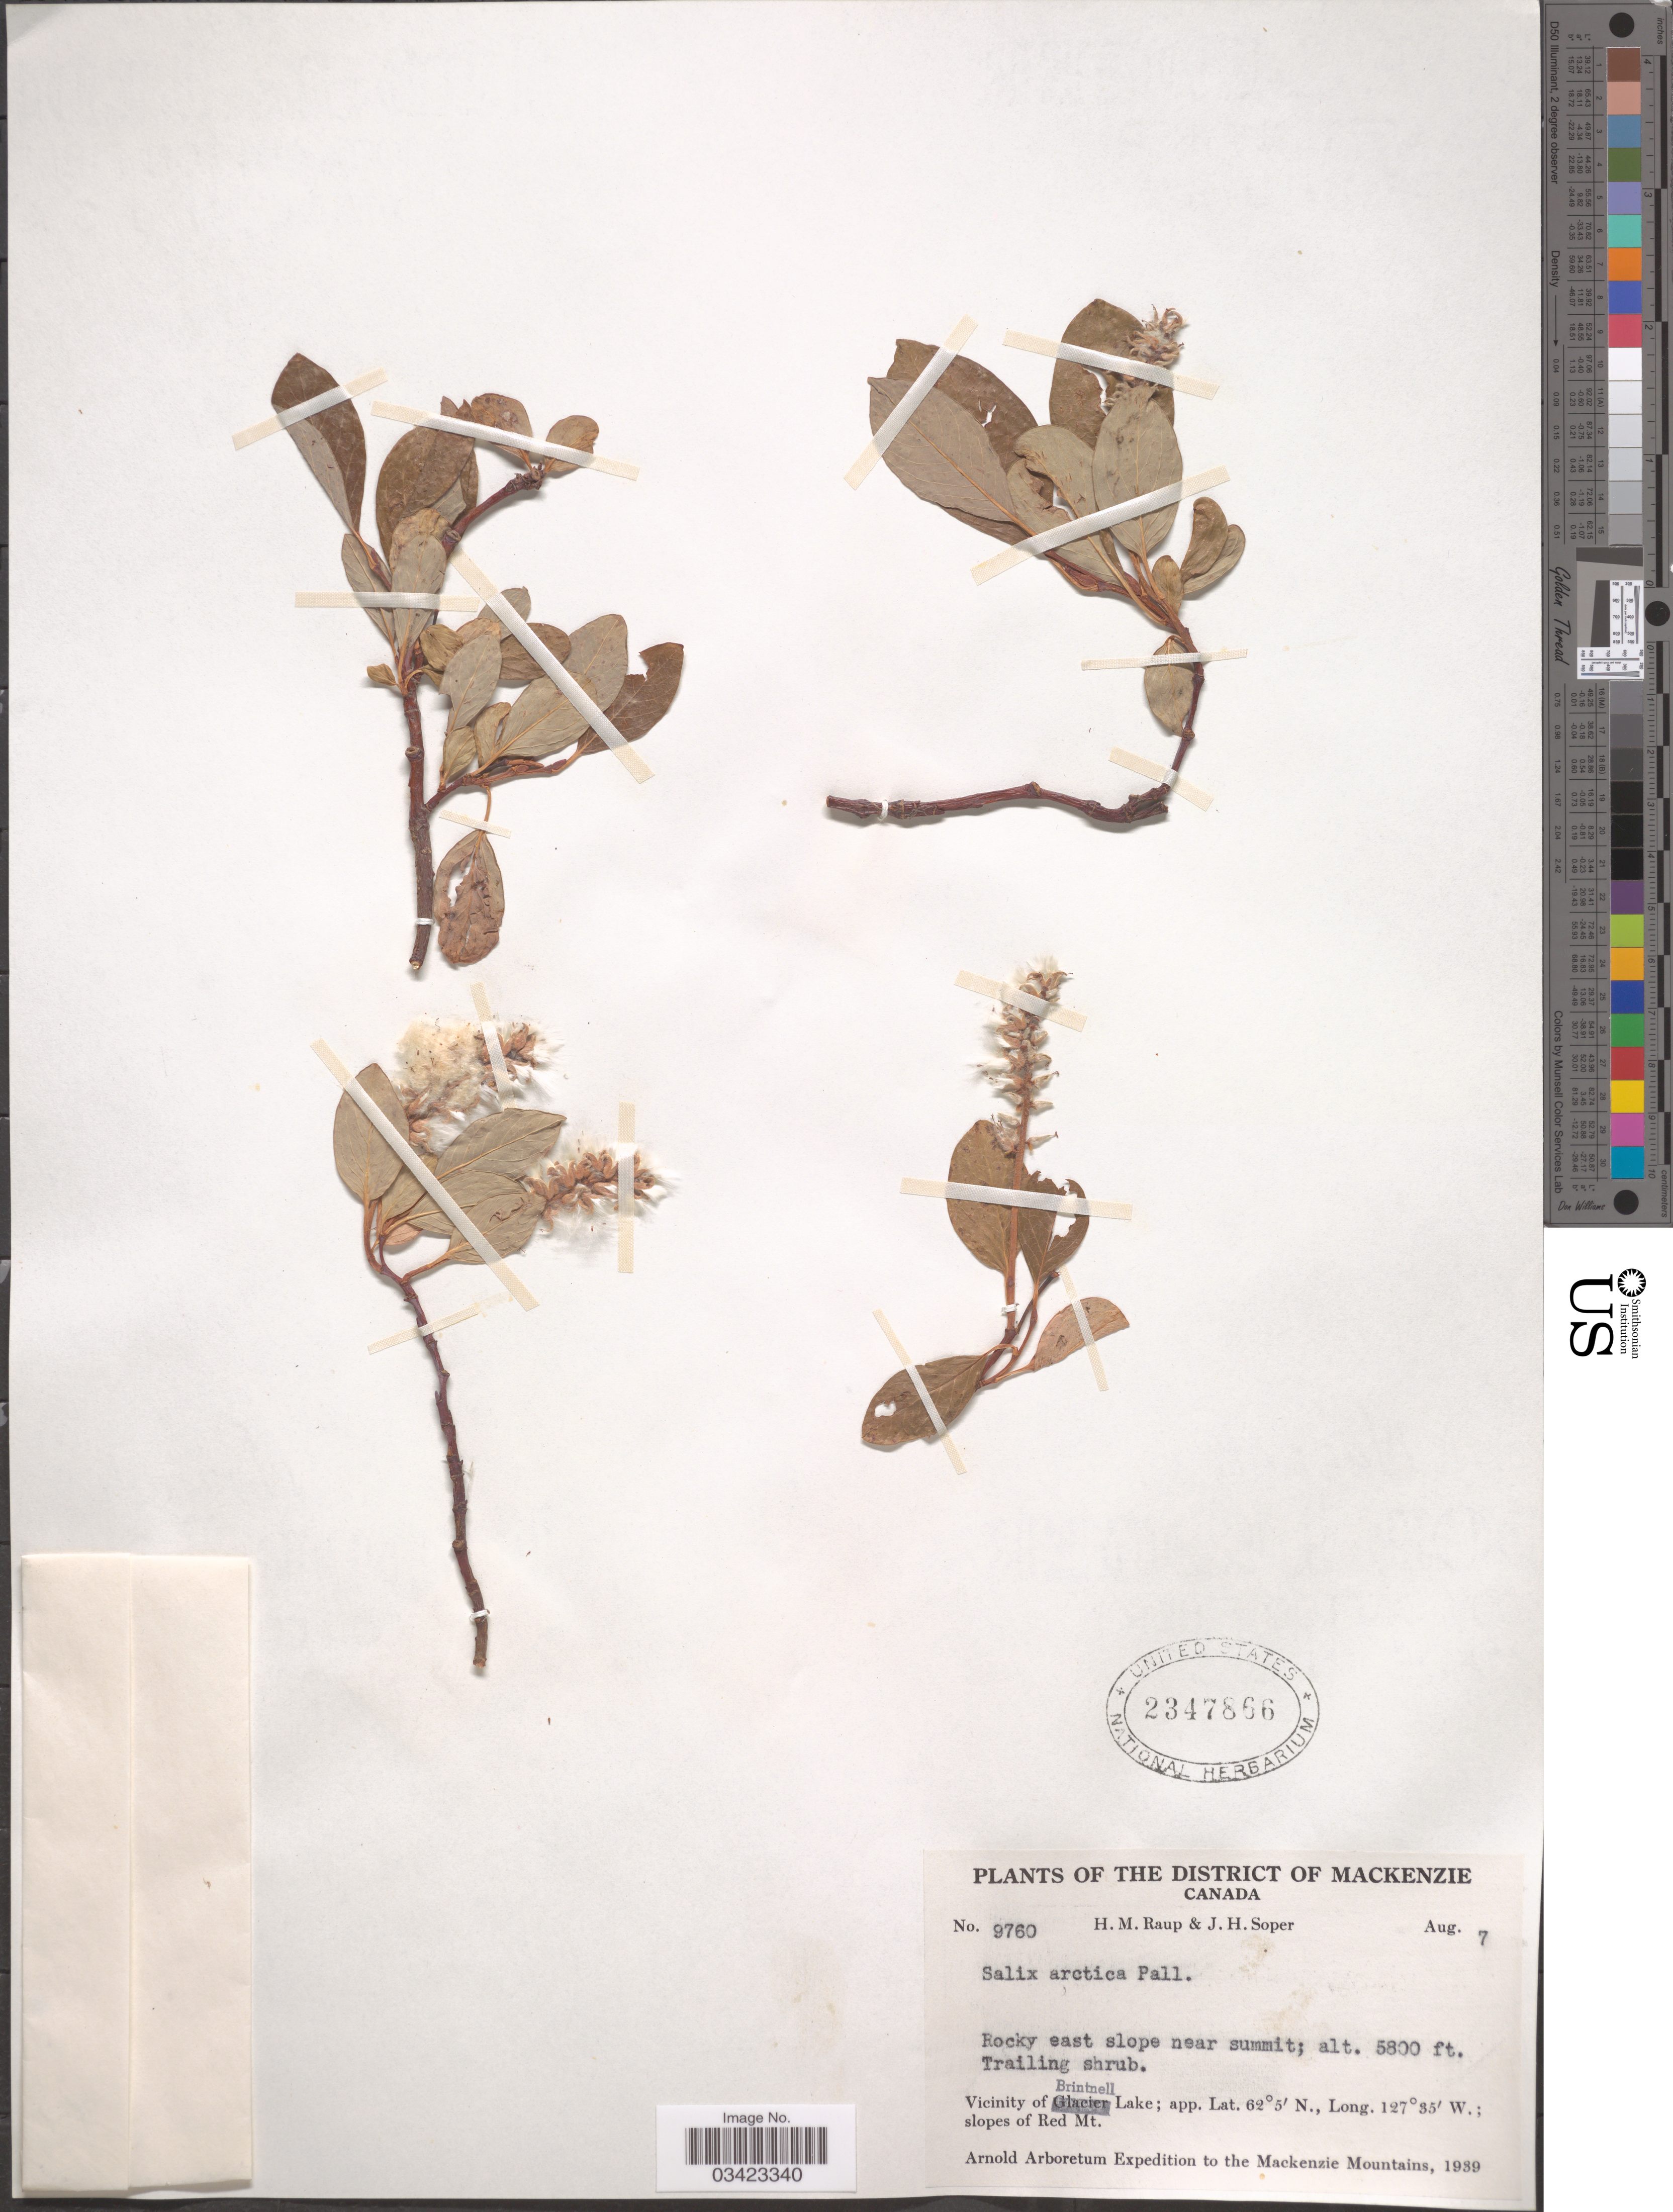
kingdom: Plantae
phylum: Tracheophyta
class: Magnoliopsida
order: Malpighiales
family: Salicaceae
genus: Salix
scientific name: Salix arctica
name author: Pall.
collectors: H. Raup & J. H. Soper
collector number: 9760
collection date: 1939-08-07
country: Canada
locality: The District of Mackenzie. Vicinity of Brintnell Lake; slopes of Red Mt. The Mackenzie Mountains.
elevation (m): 1768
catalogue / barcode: US 2347866